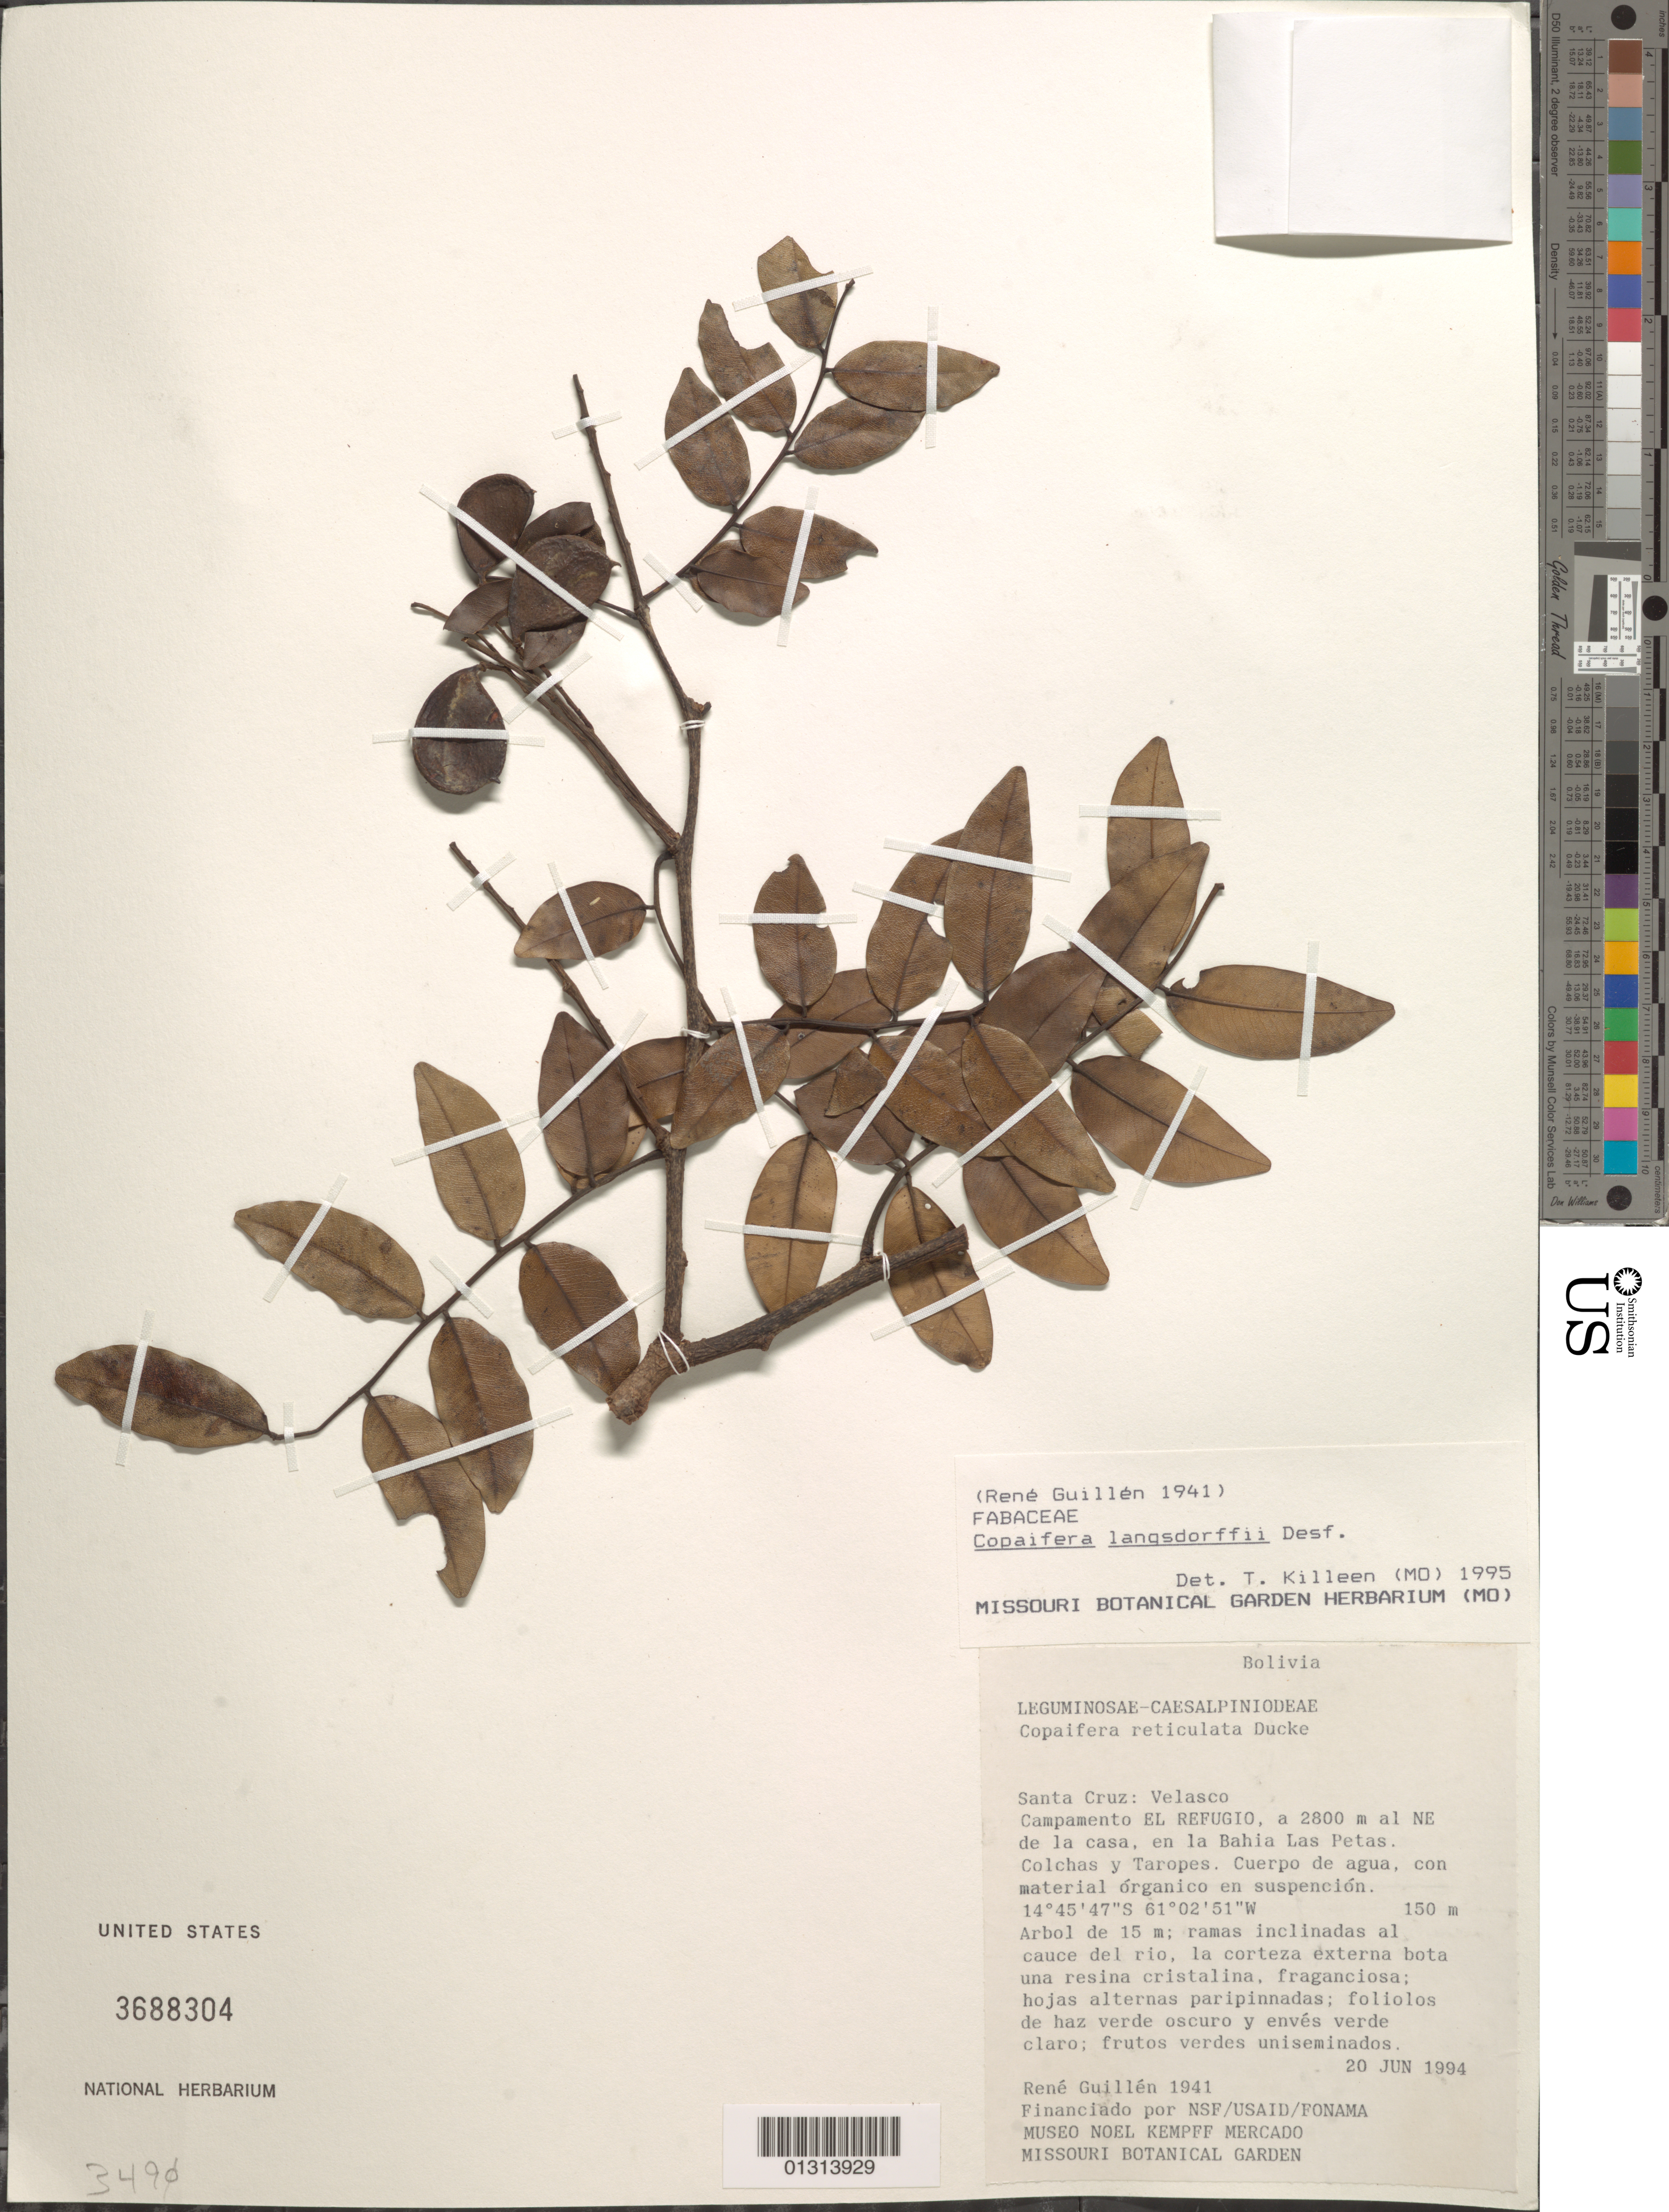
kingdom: Plantae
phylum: Tracheophyta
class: Magnoliopsida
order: Fabales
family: Fabaceae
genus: Copaifera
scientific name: Copaifera langsdorffii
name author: Desf.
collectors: R. Guillén V.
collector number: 1941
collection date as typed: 20 Jun 1994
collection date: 1994-06-20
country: Bolivia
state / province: Santa Cruz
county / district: Velasco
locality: Campamento El Refugio, a 2800 m al NEde La Casa, en la Bahia Las Petas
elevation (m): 150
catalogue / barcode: US 3688304